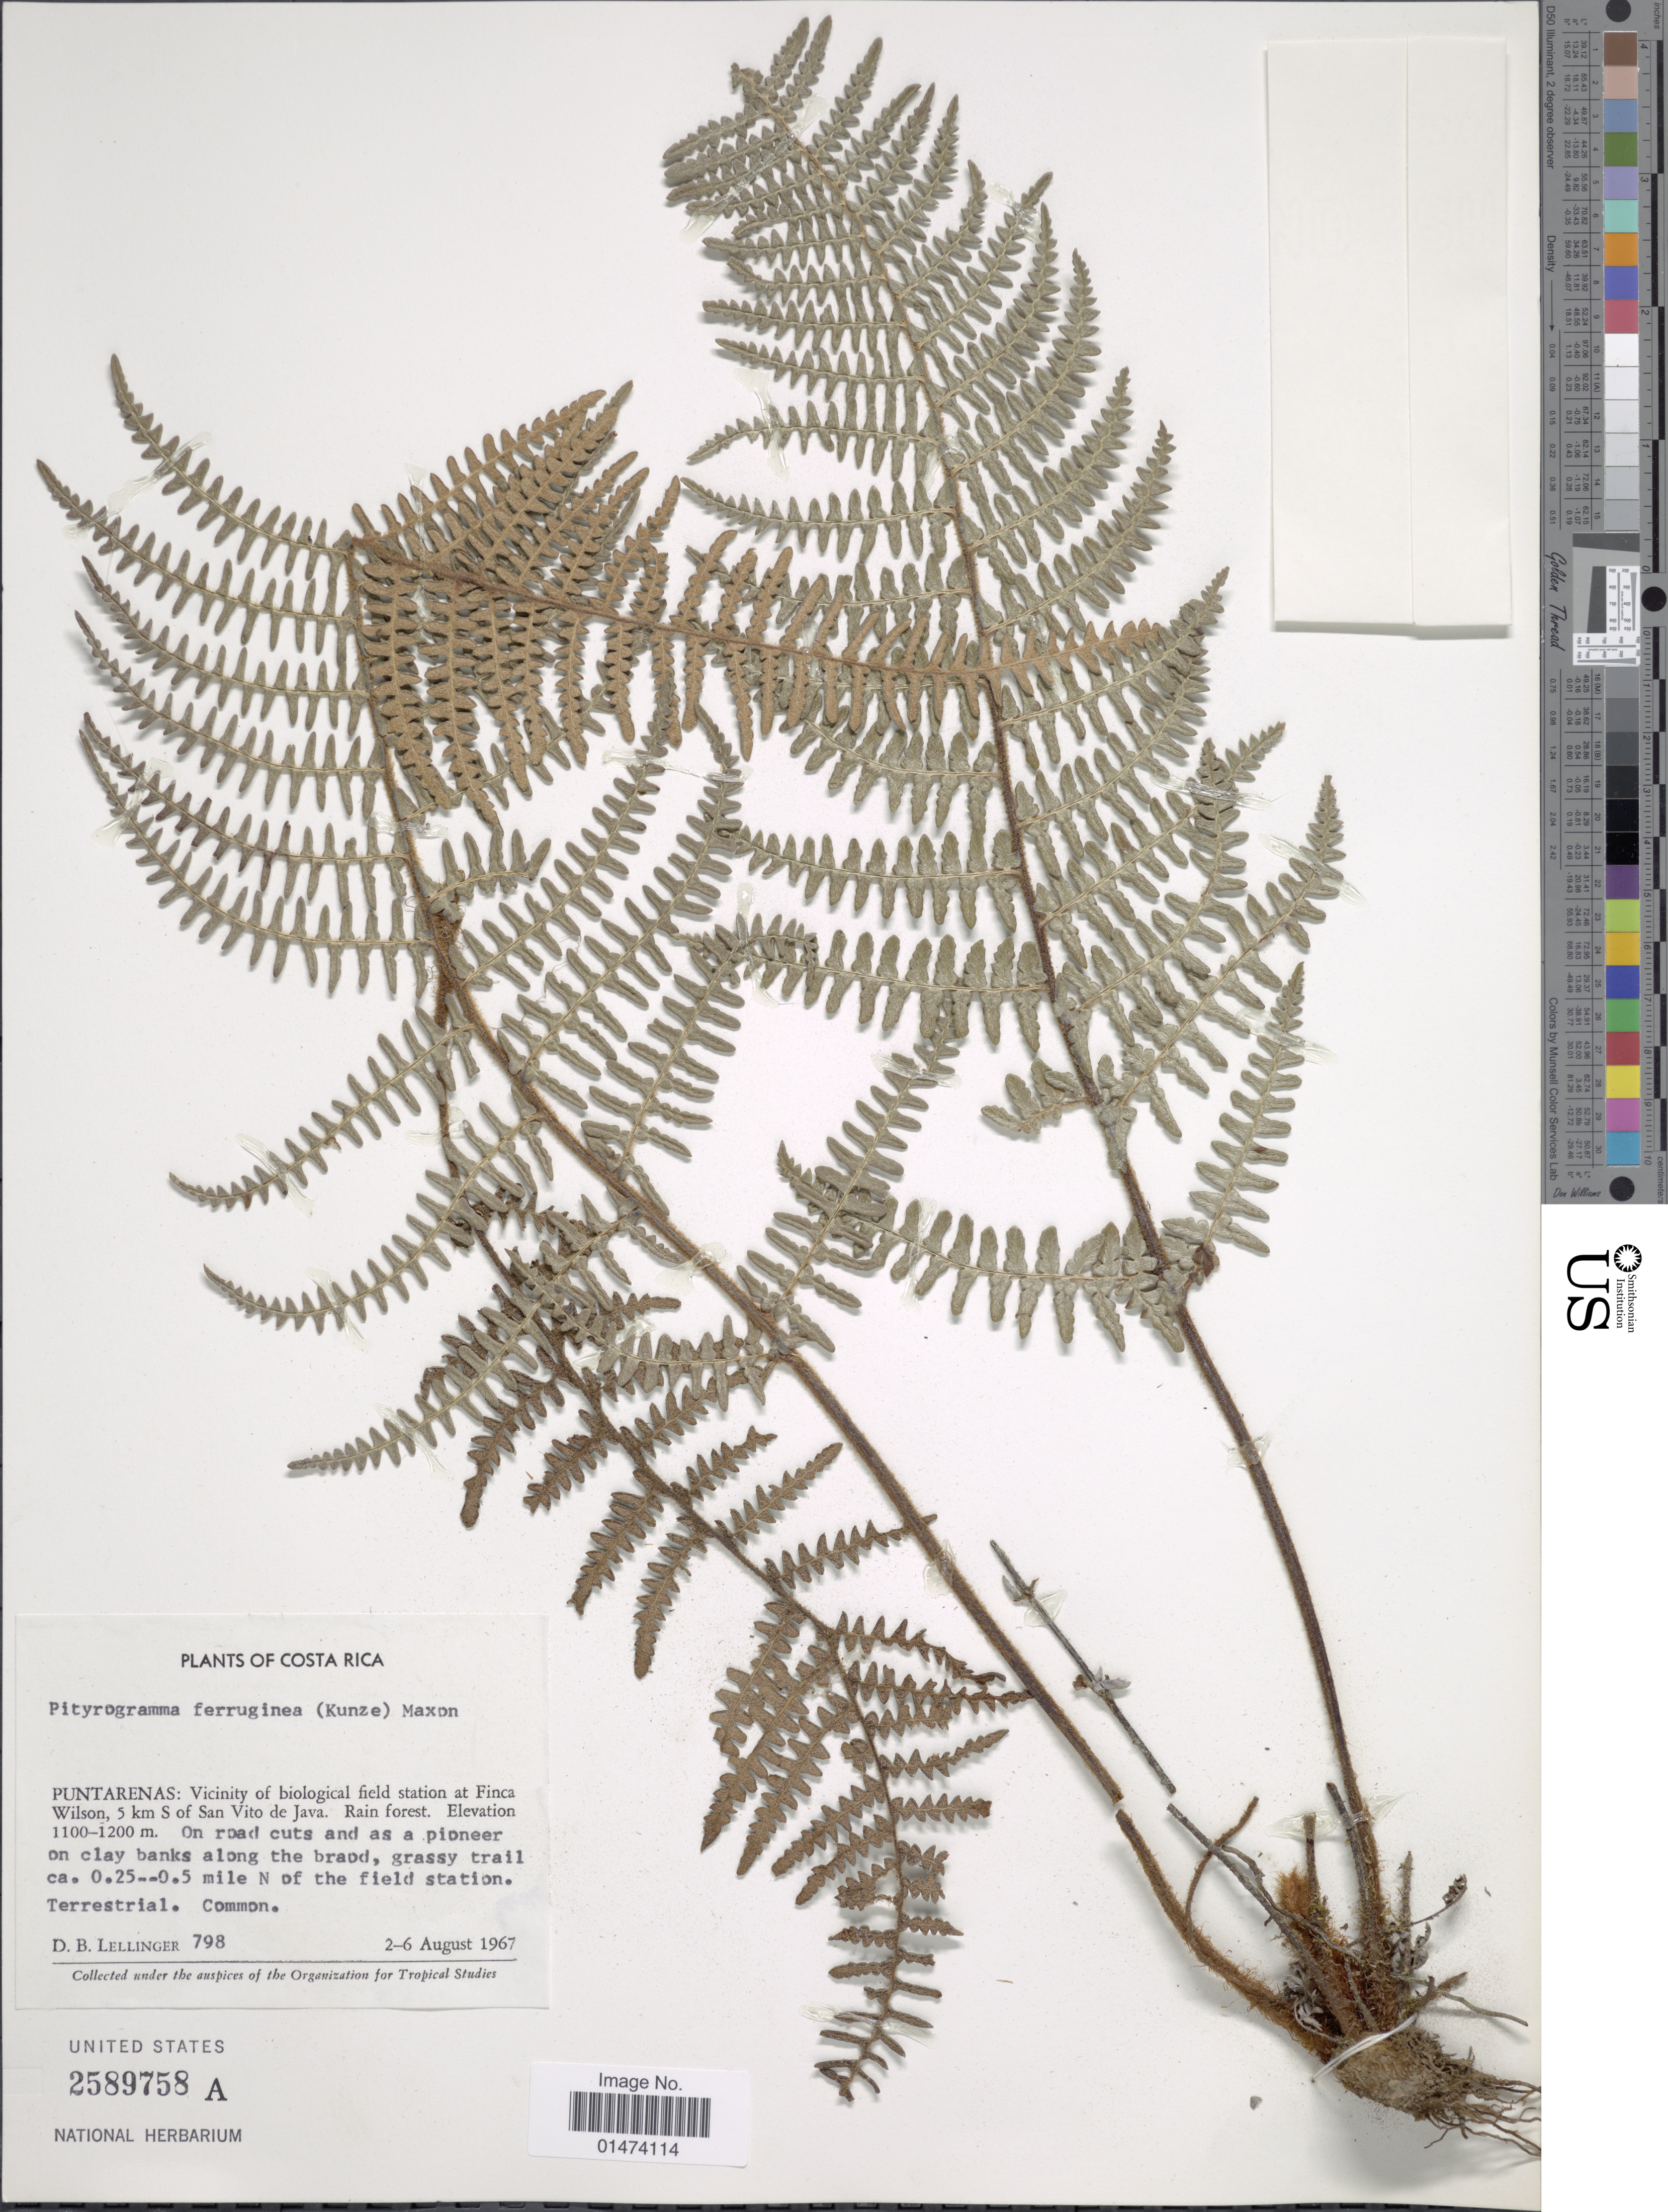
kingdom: Plantae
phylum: Tracheophyta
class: Polypodiopsida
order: Polypodiales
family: Pteridaceae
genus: Pityrogramma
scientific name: Pityrogramma ferruginea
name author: (Kunze) Maxon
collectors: D. B. Lellinger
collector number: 798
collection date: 1967-08-02/1967-08-06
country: Costa Rica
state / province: Puntarenas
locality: Costa Rica. Puntarenas: Vicinity of biological field station at Finca Wilson, 5 km S of San Vito de Java. Grassy trail ca. 0.25--0.5 mile N of the field station.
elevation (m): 1100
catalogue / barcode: US 2589758A